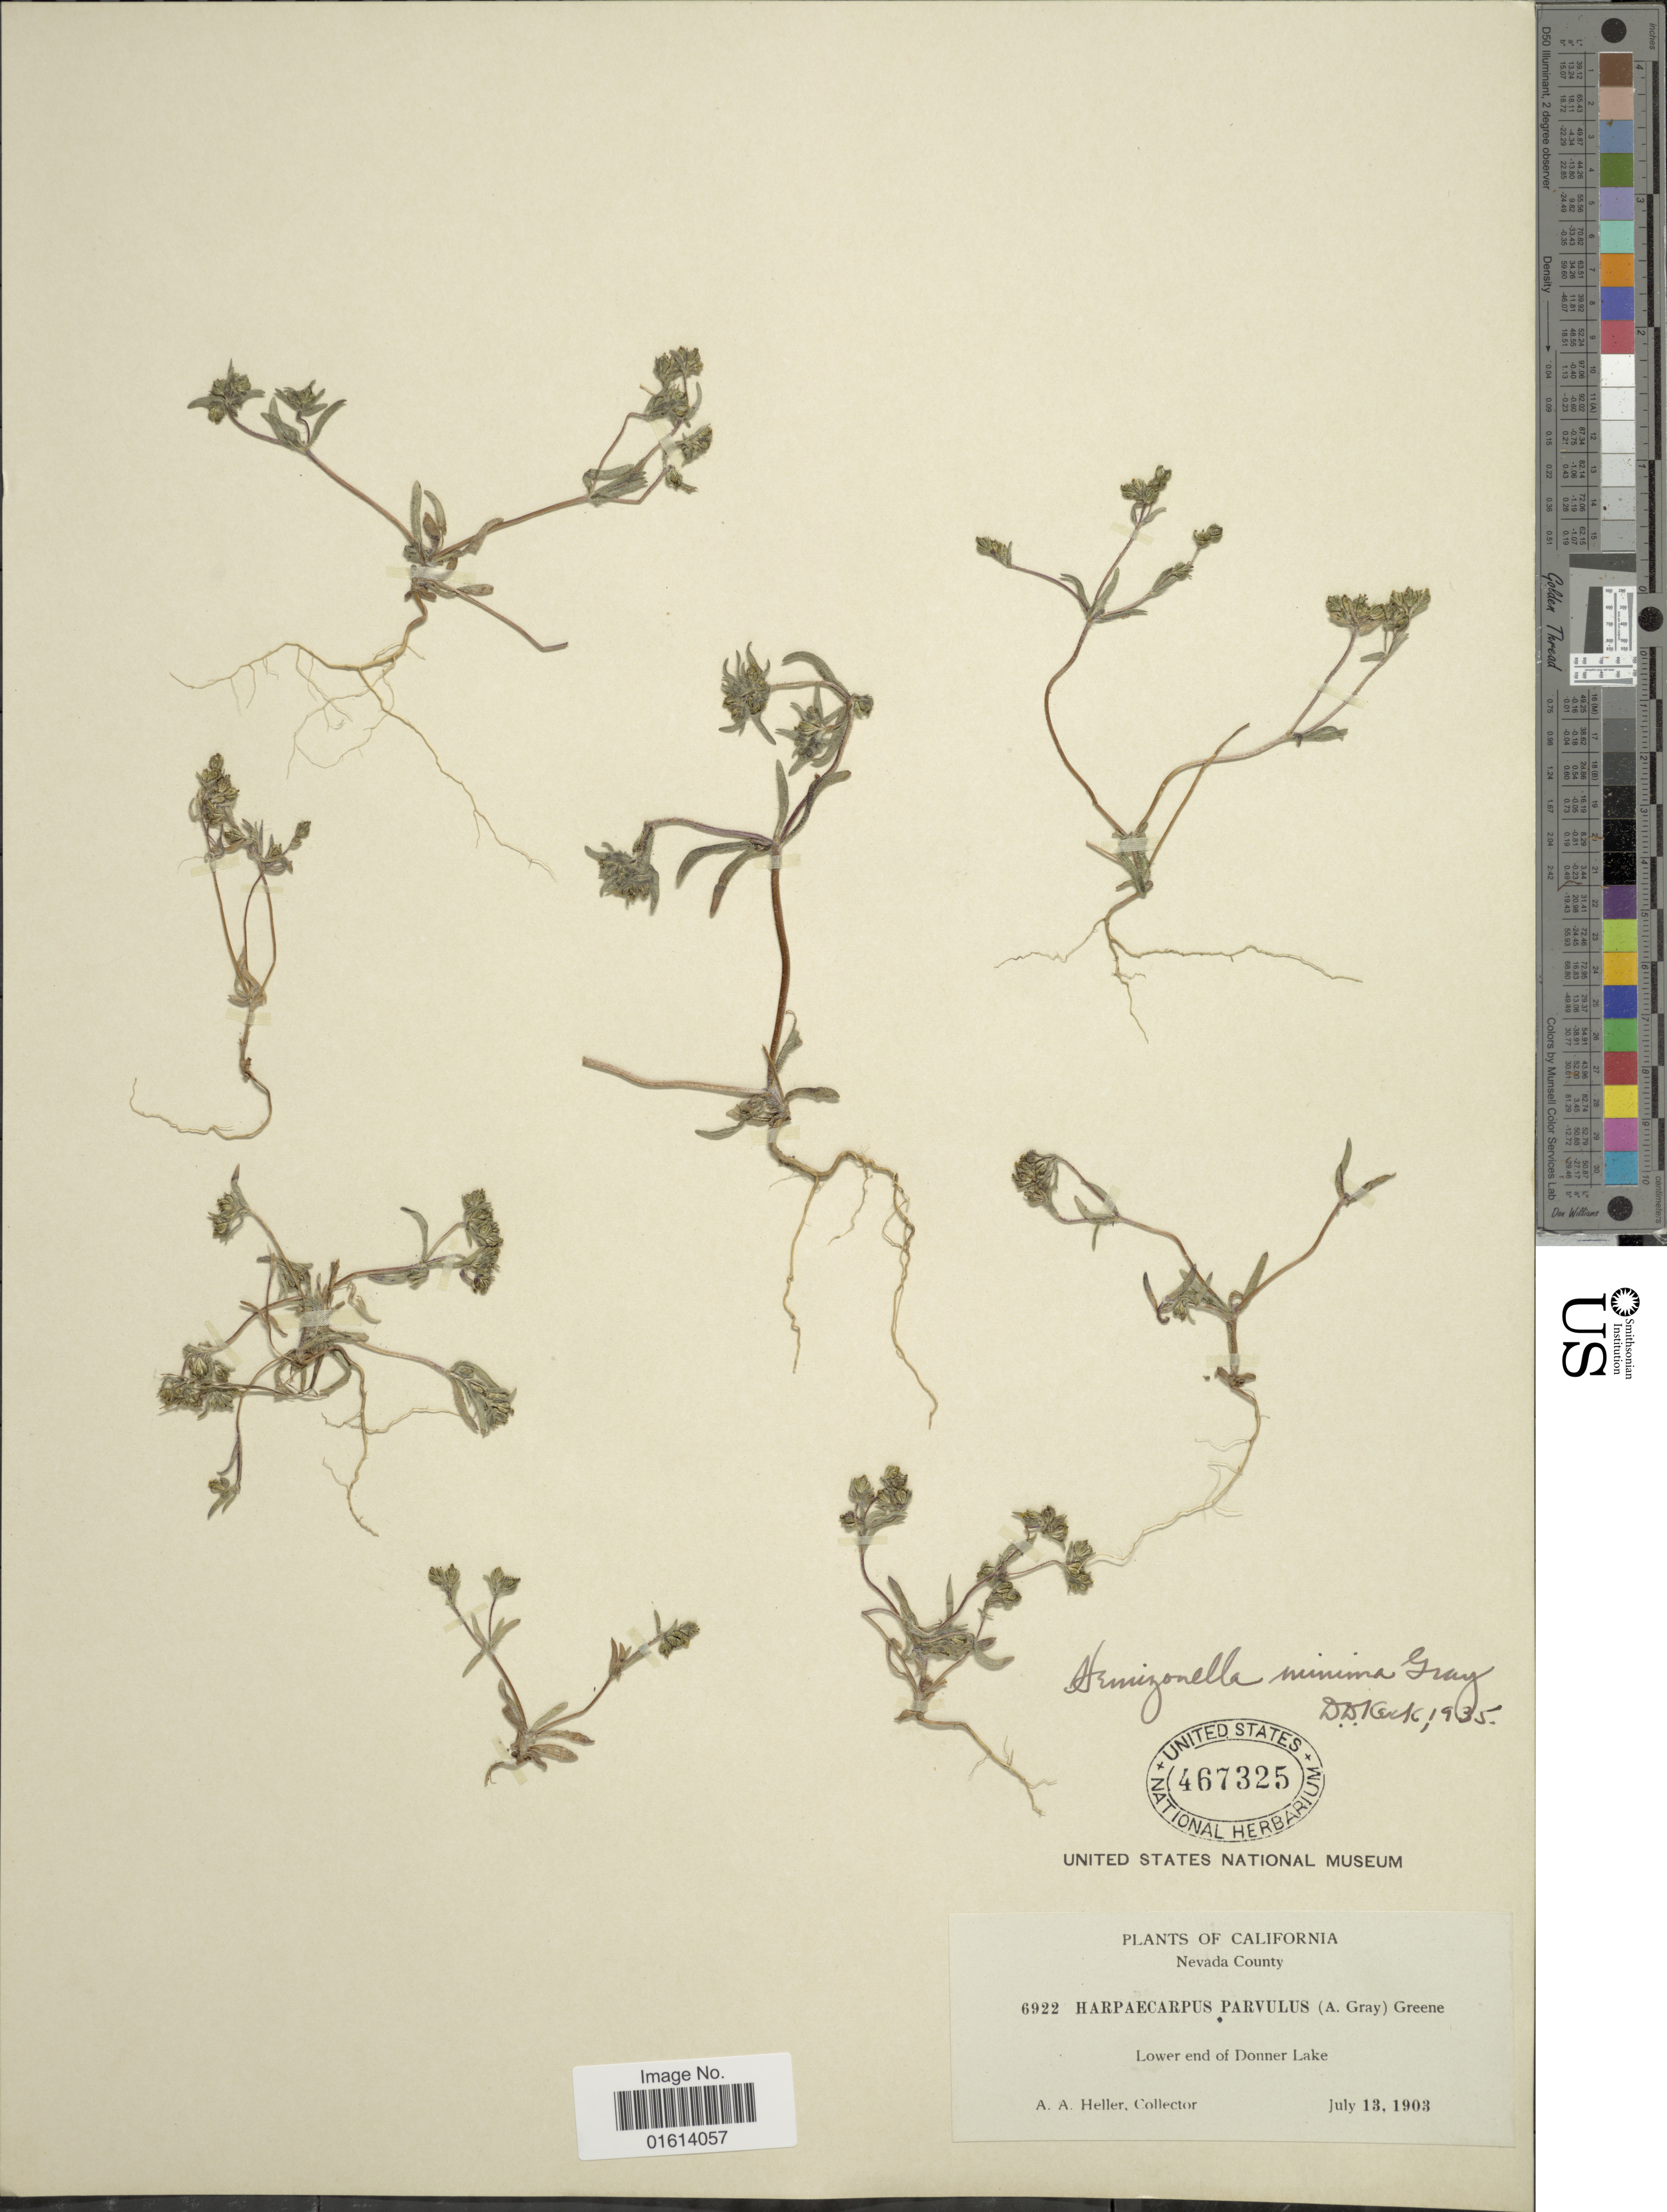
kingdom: Plantae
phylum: Tracheophyta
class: Magnoliopsida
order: Asterales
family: Asteraceae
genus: Hemizonella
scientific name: Hemizonella minima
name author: (A. Gray) A. Gray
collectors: A. A. Heller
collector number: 6922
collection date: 1903-07-13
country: United States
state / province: California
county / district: Nevada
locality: Nevada County, Lower end of Donner Lake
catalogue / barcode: US 467325